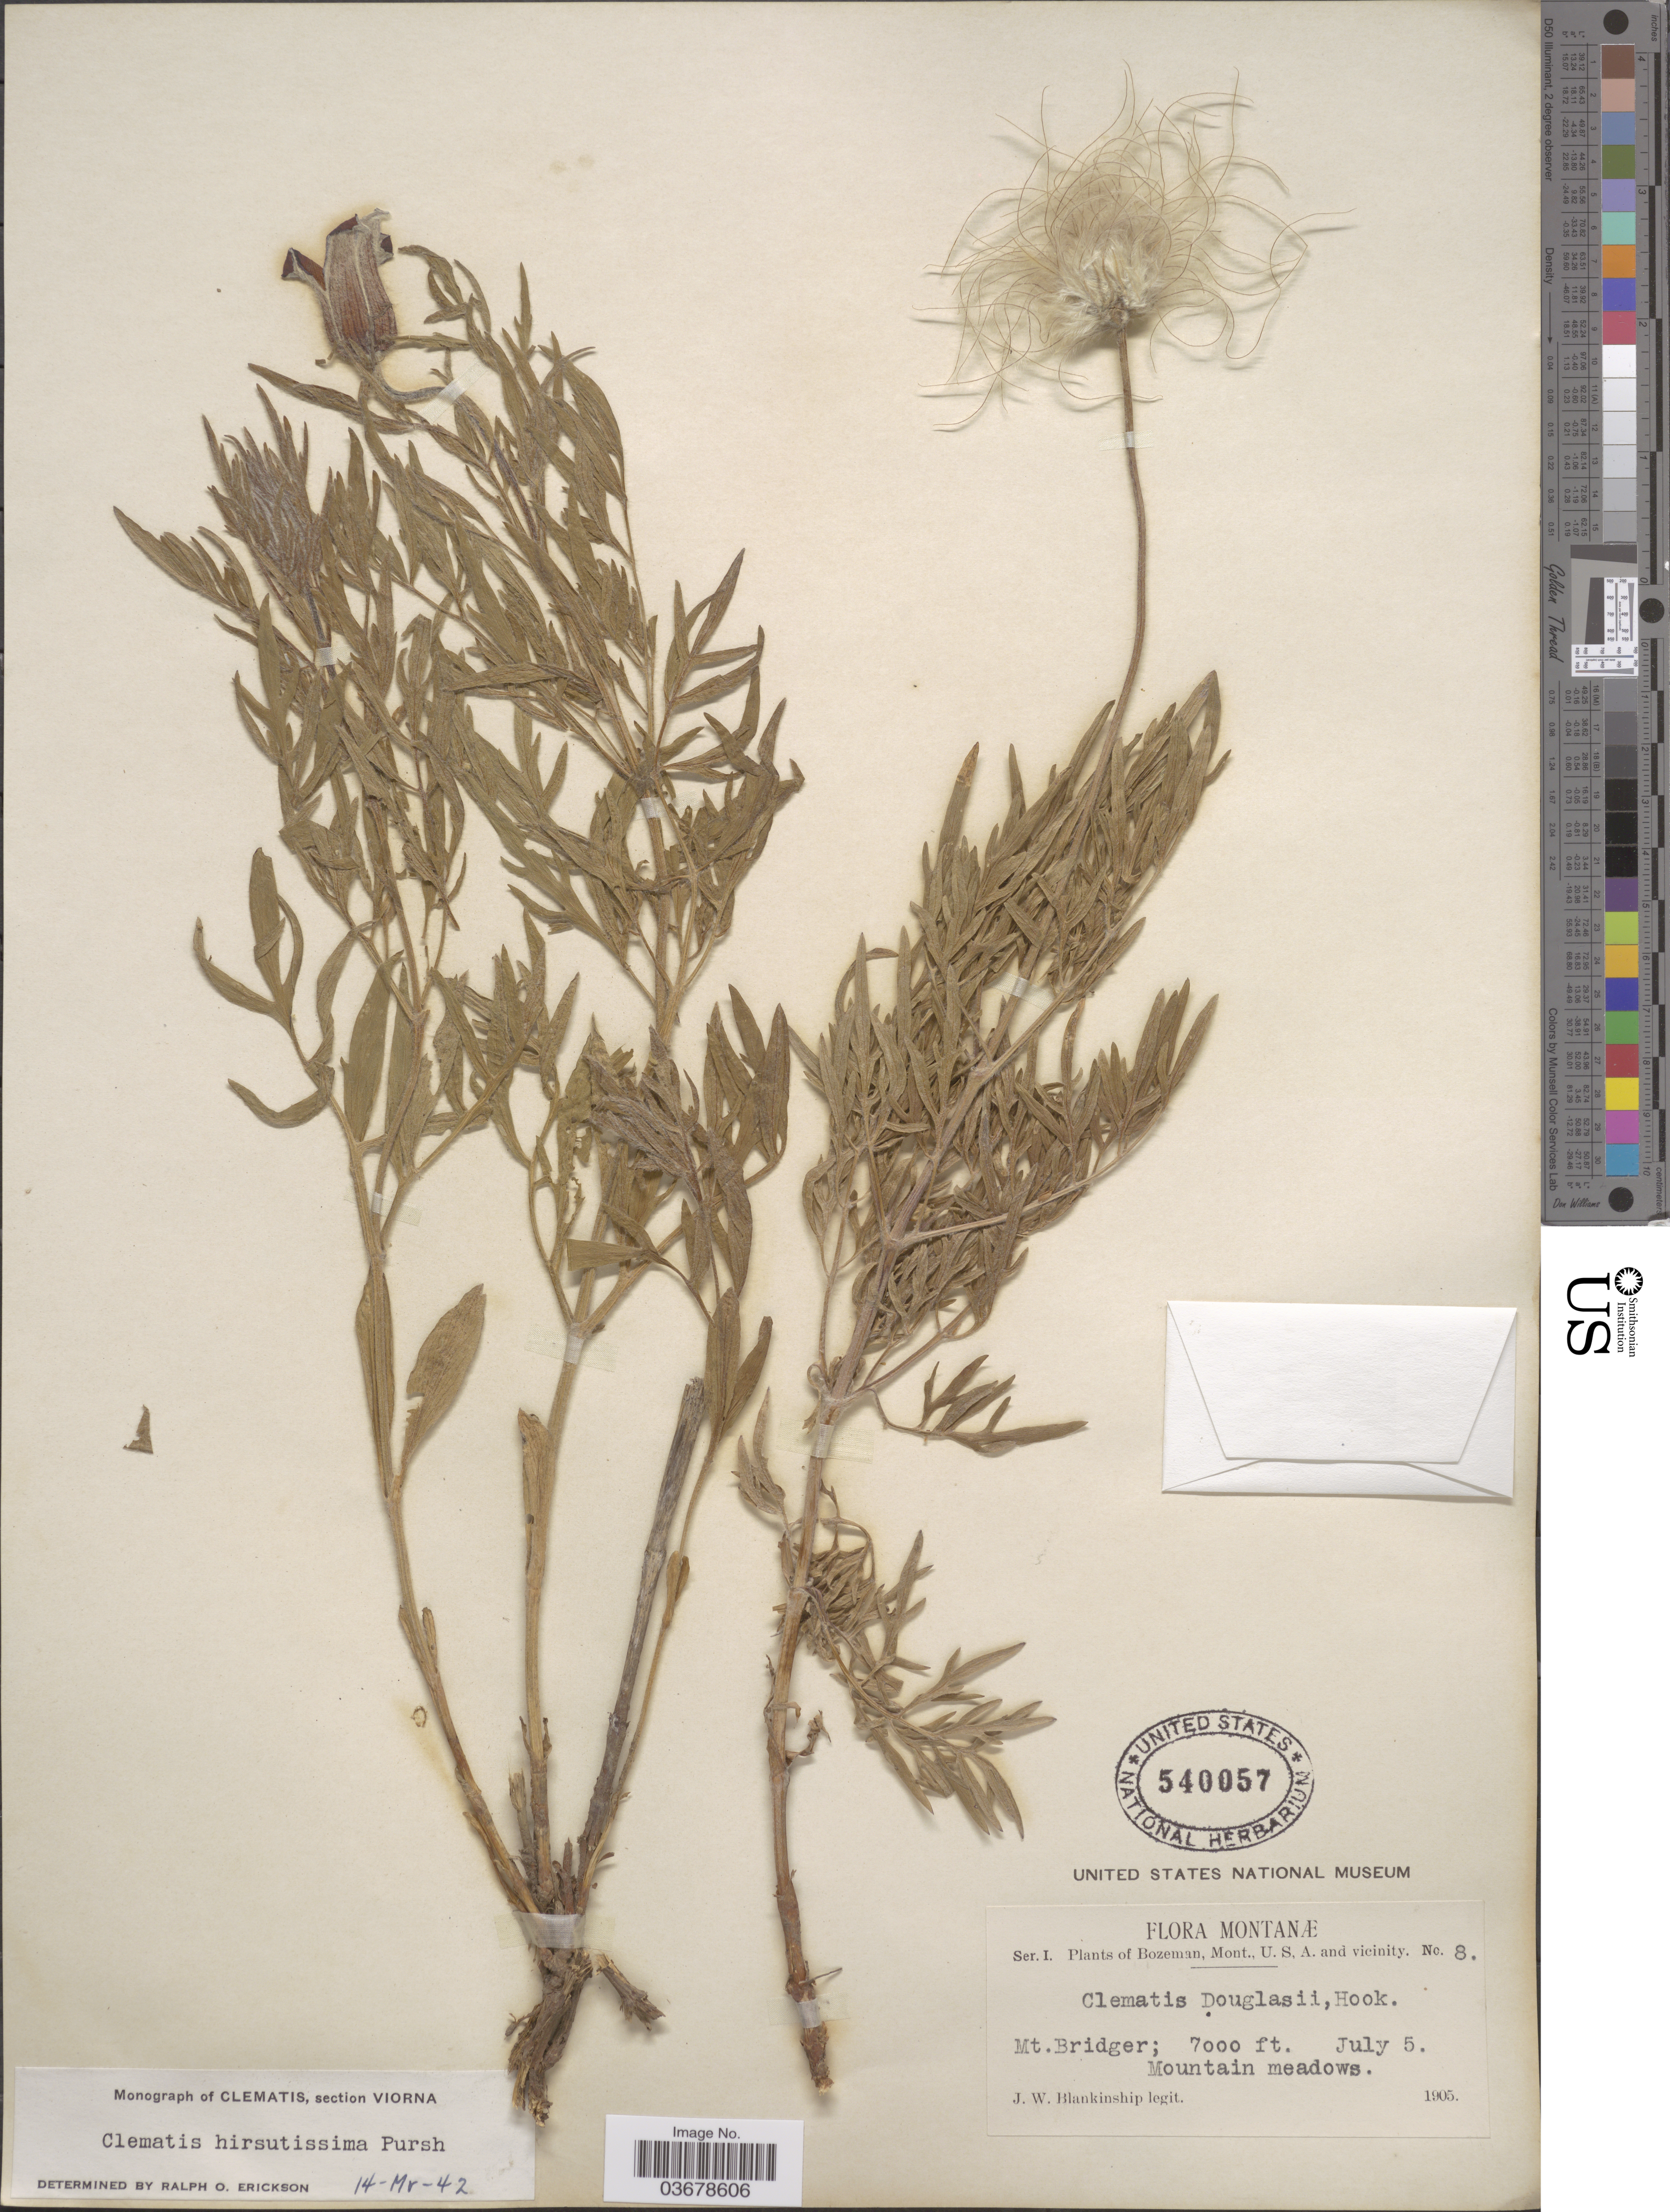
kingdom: Plantae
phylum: Tracheophyta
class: Magnoliopsida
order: Ranunculales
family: Ranunculaceae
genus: Clematis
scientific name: Clematis viorna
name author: L.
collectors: J. W. Blankinship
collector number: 8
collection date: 1905-07-05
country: United States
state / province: Montana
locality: Bozeman, U.S.A. and vicinity. Mt. Bridger. Mountain meadows.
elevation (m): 2134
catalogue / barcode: US 540057